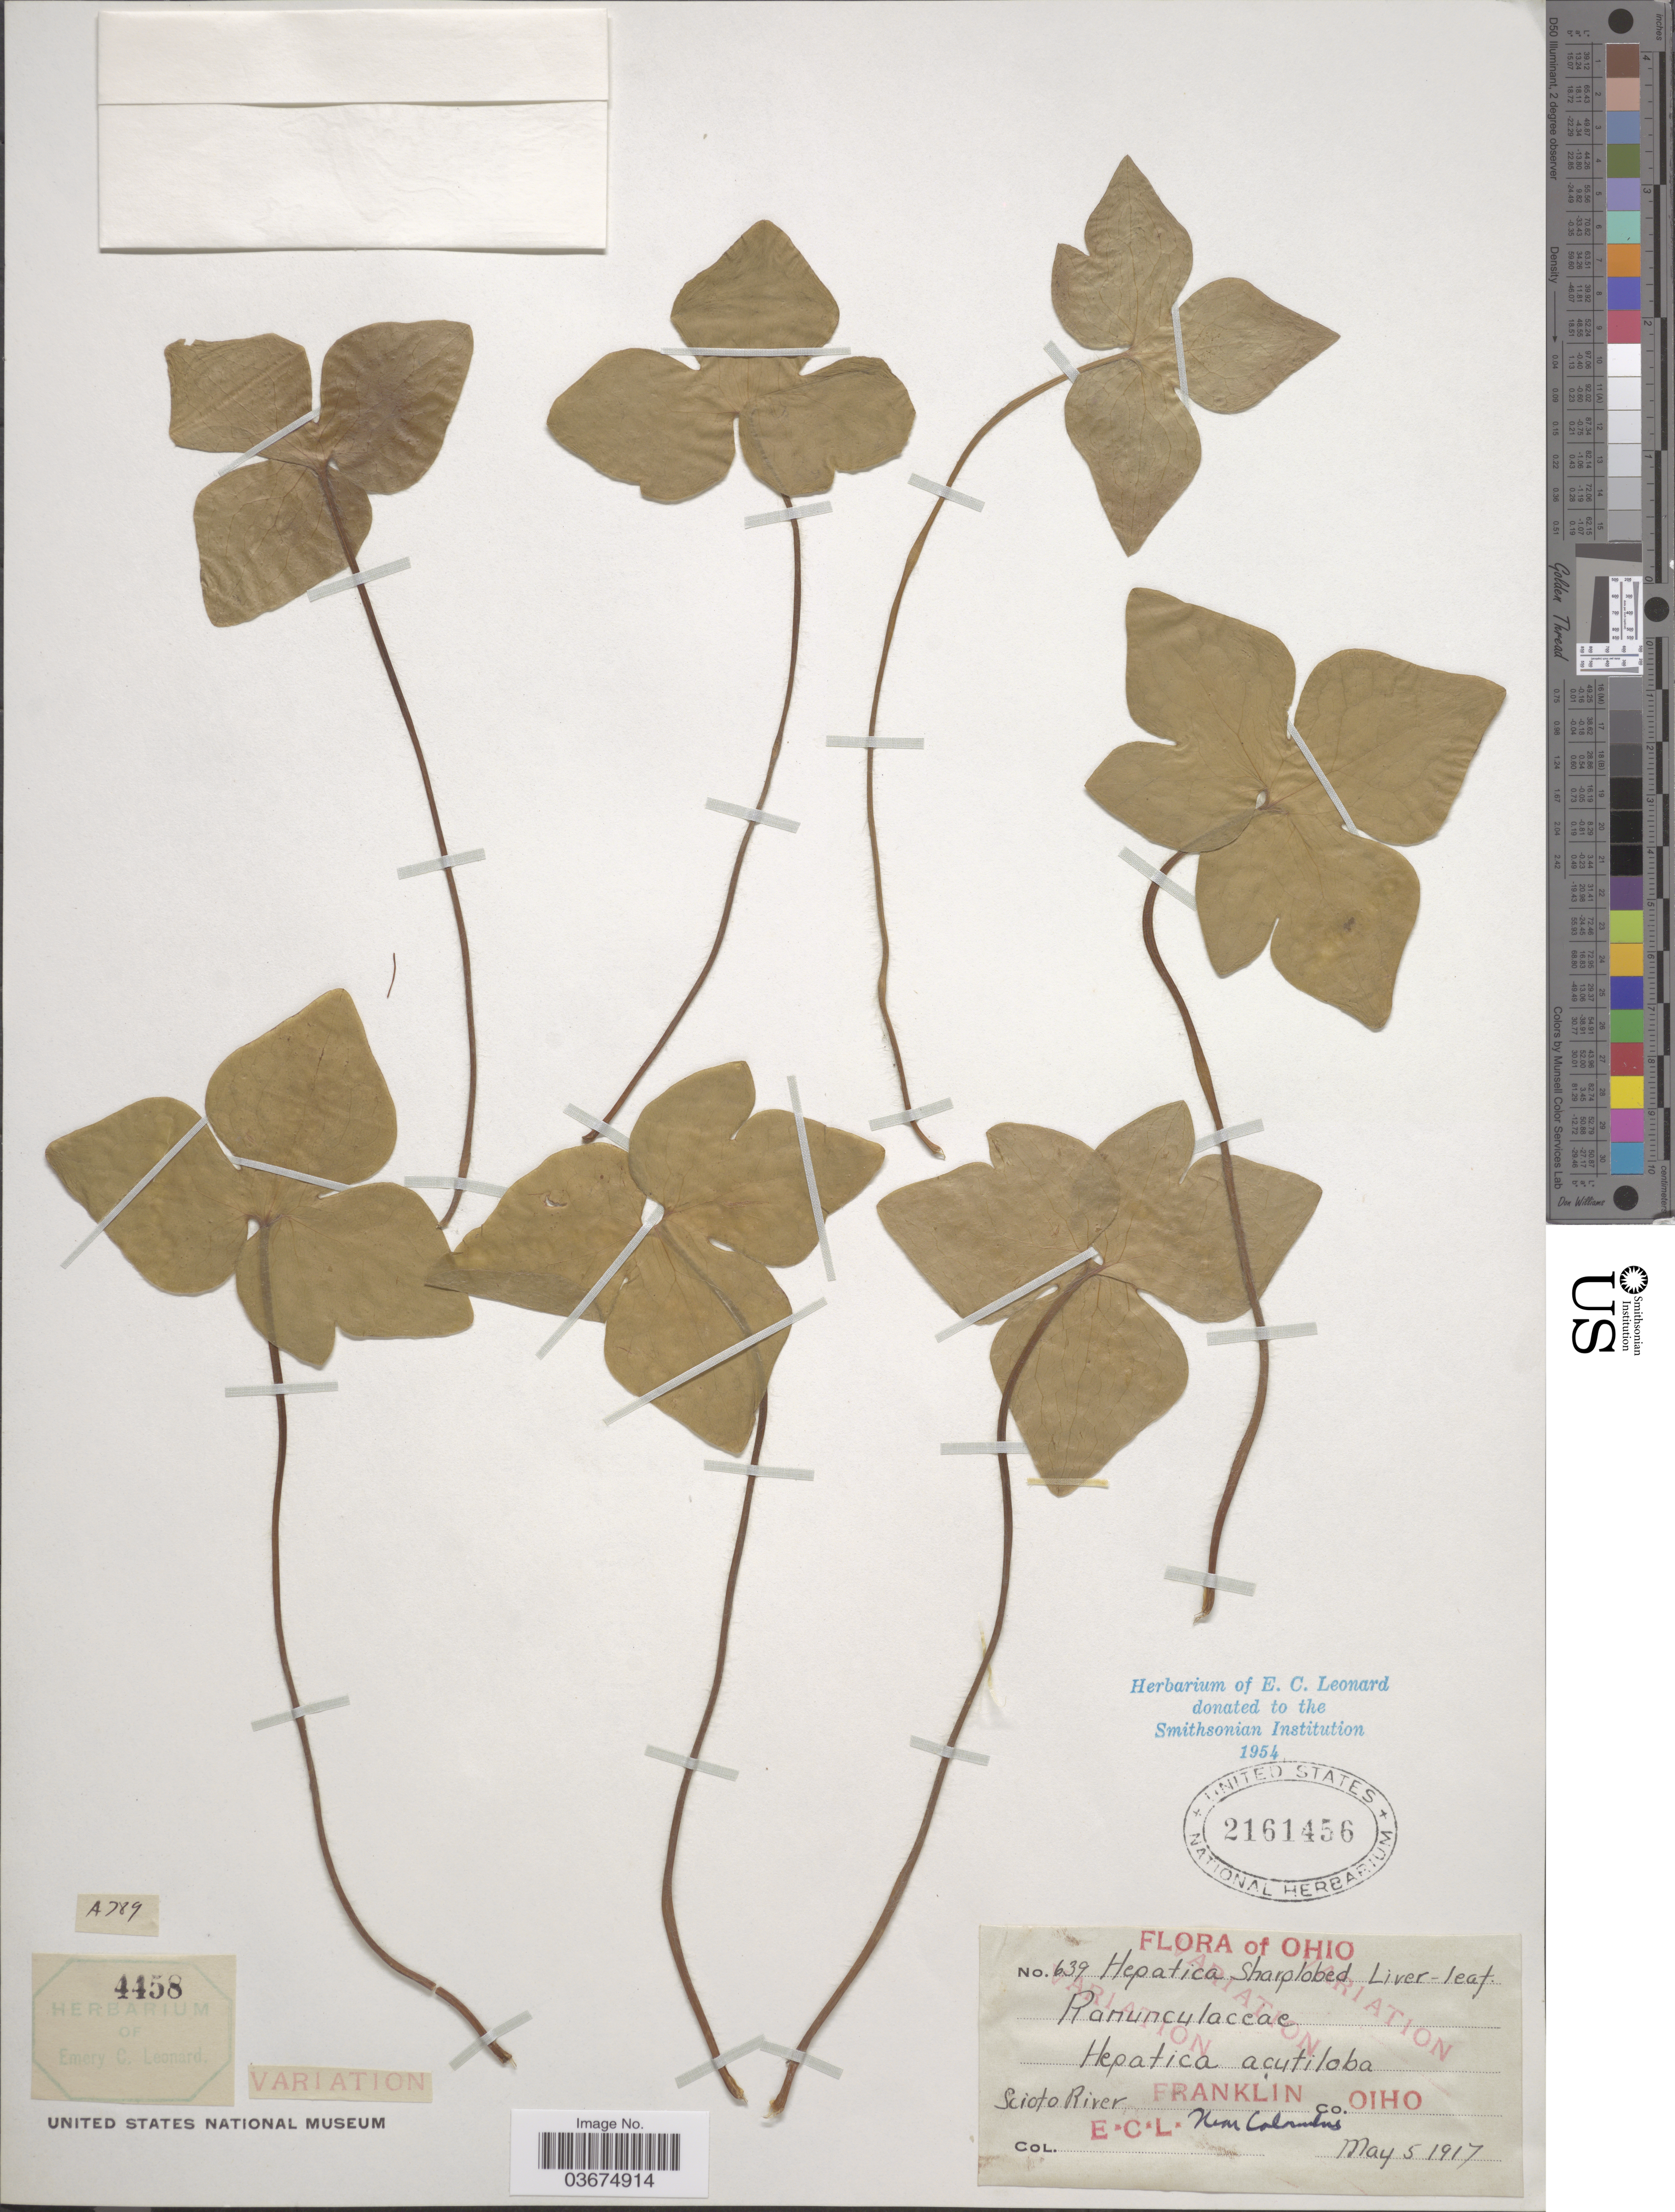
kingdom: Plantae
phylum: Tracheophyta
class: Magnoliopsida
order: Ranunculales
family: Ranunculaceae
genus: Hepatica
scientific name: Hepatica acutiloba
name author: DC.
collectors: E. C. Leonard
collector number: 639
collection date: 1917-05-05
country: United States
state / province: Ohio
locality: Scioto River. Franklin Co. Near Columbus.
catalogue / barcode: US 2161456